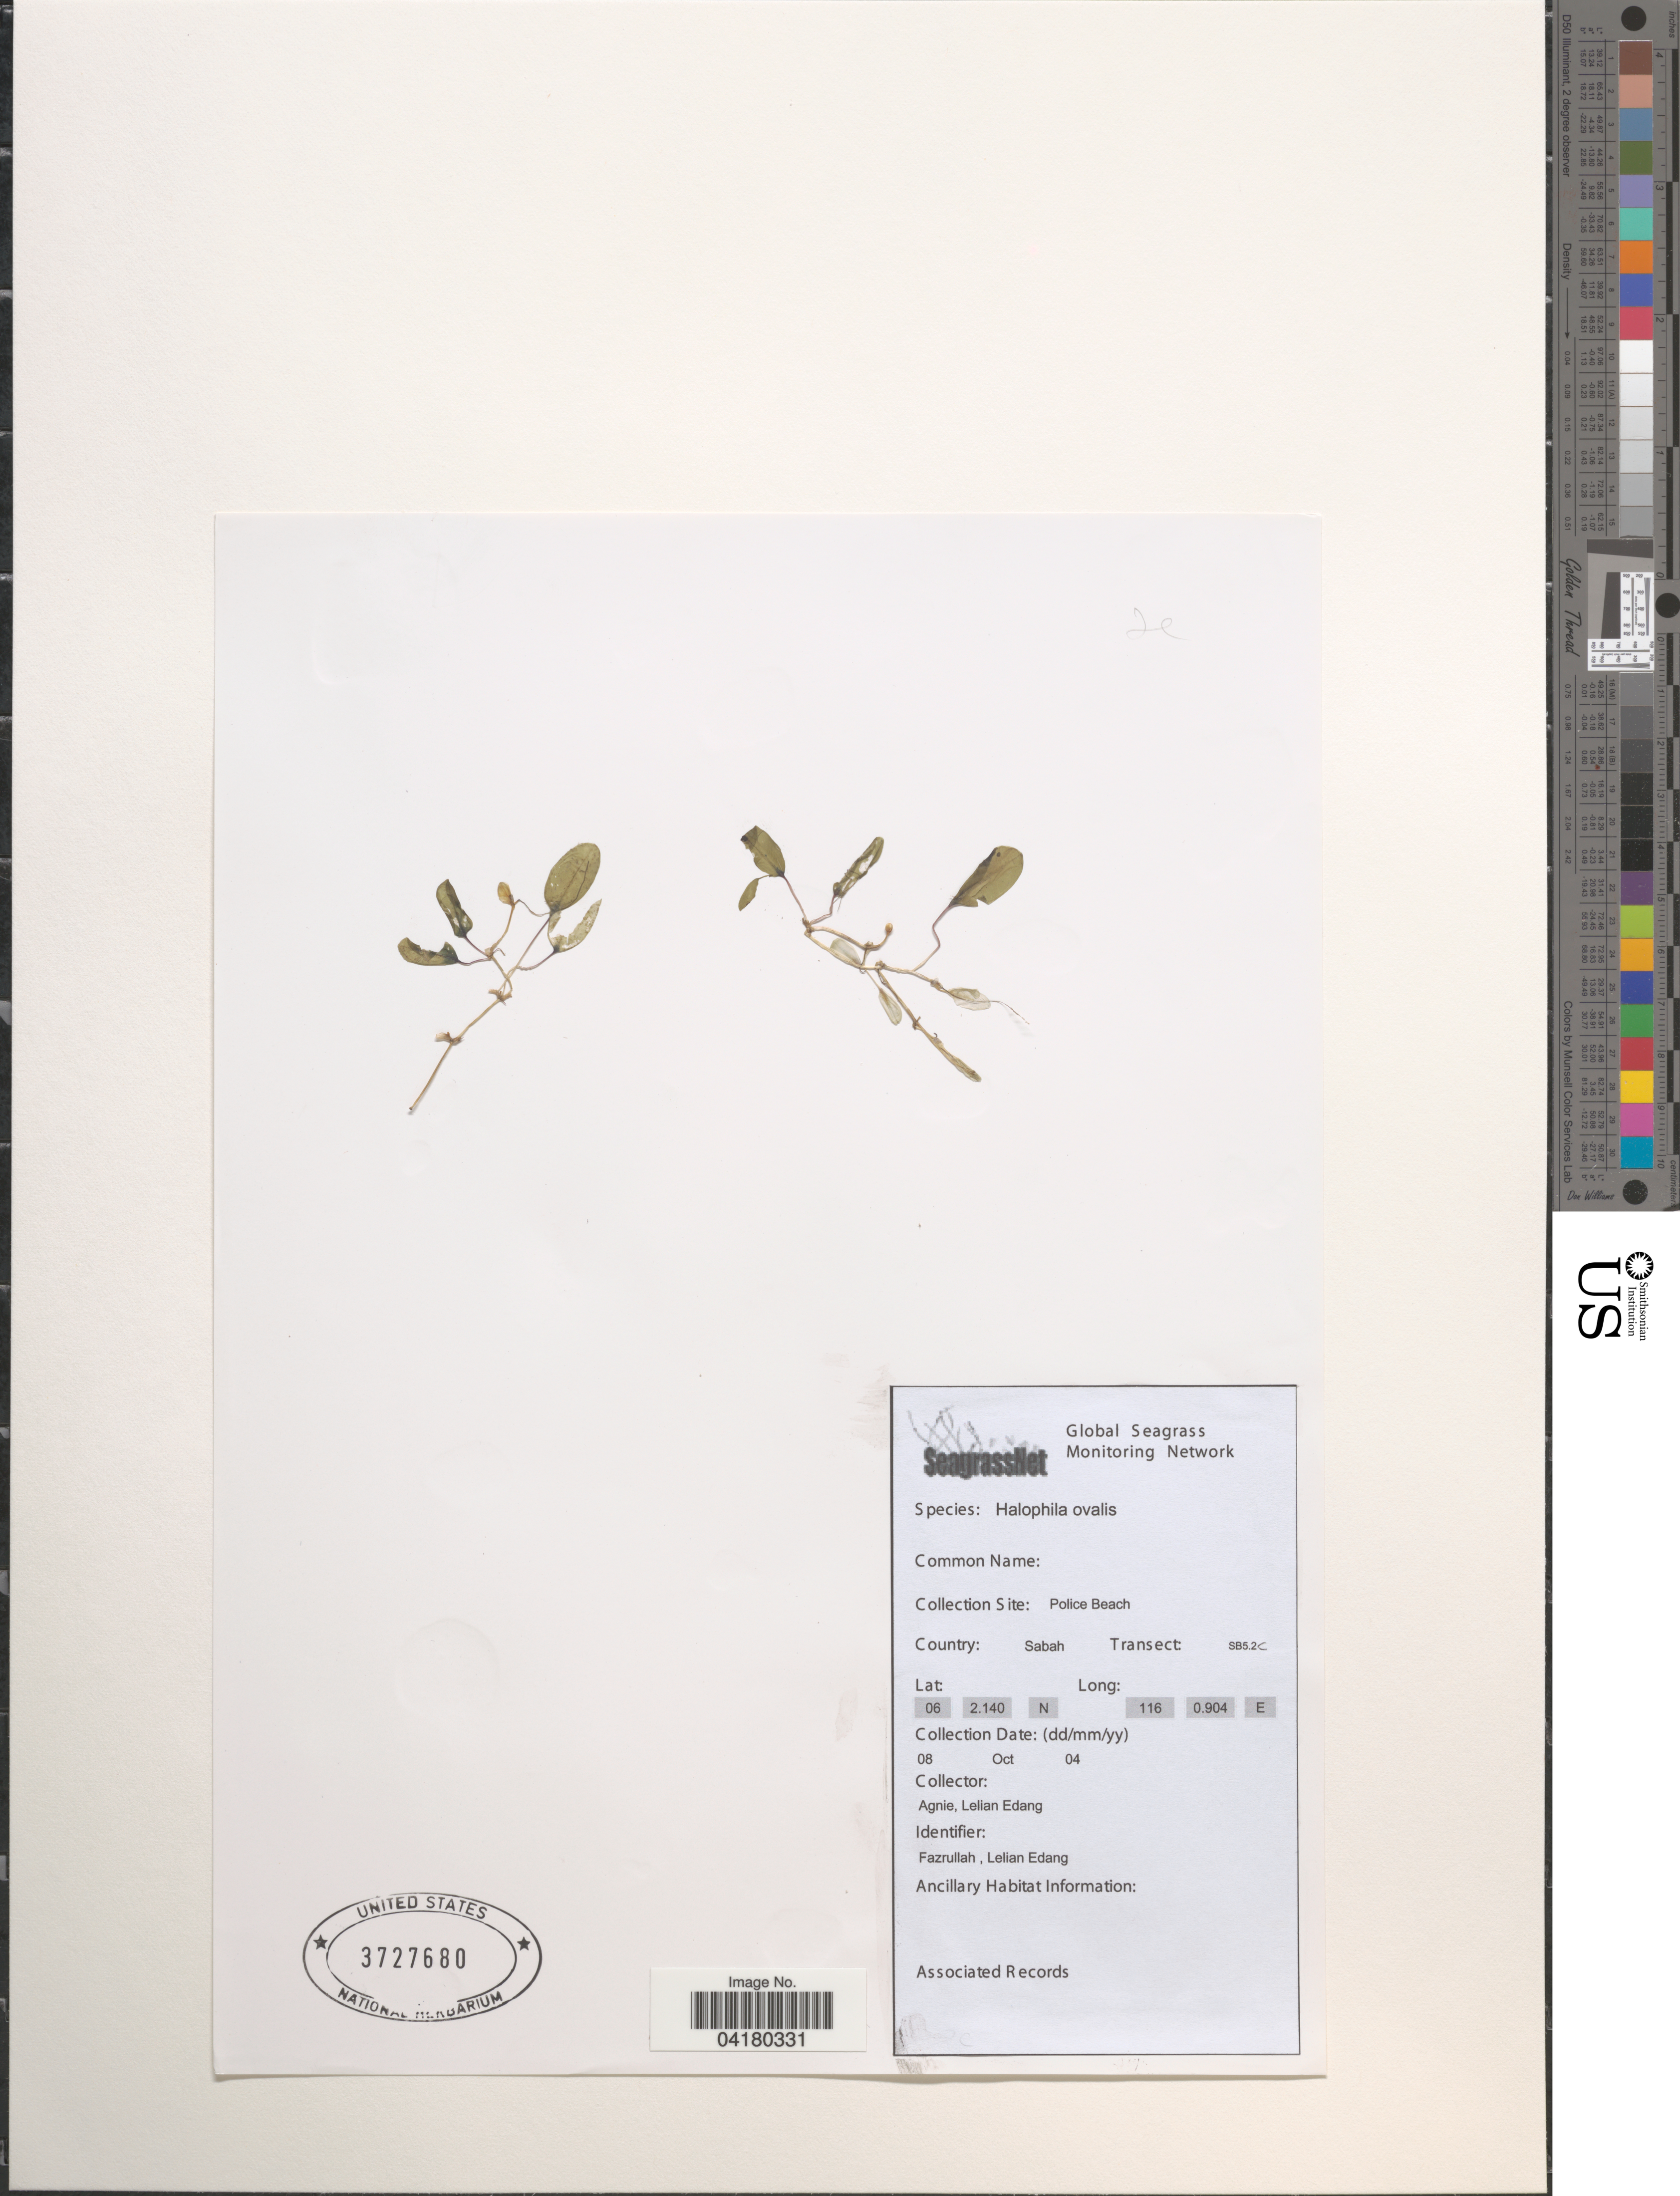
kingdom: Plantae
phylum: Tracheophyta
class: Liliopsida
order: Alismatales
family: Hydrocharitaceae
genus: Halophila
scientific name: Halophila ovalis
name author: (R. Br.) Hook. f.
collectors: Agnie & L. Edang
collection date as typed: Transcribed d/m/y: 8/10/4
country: Malaysia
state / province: Sabah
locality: Police Beach. Transect: SB5.2C.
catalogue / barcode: US 3727680